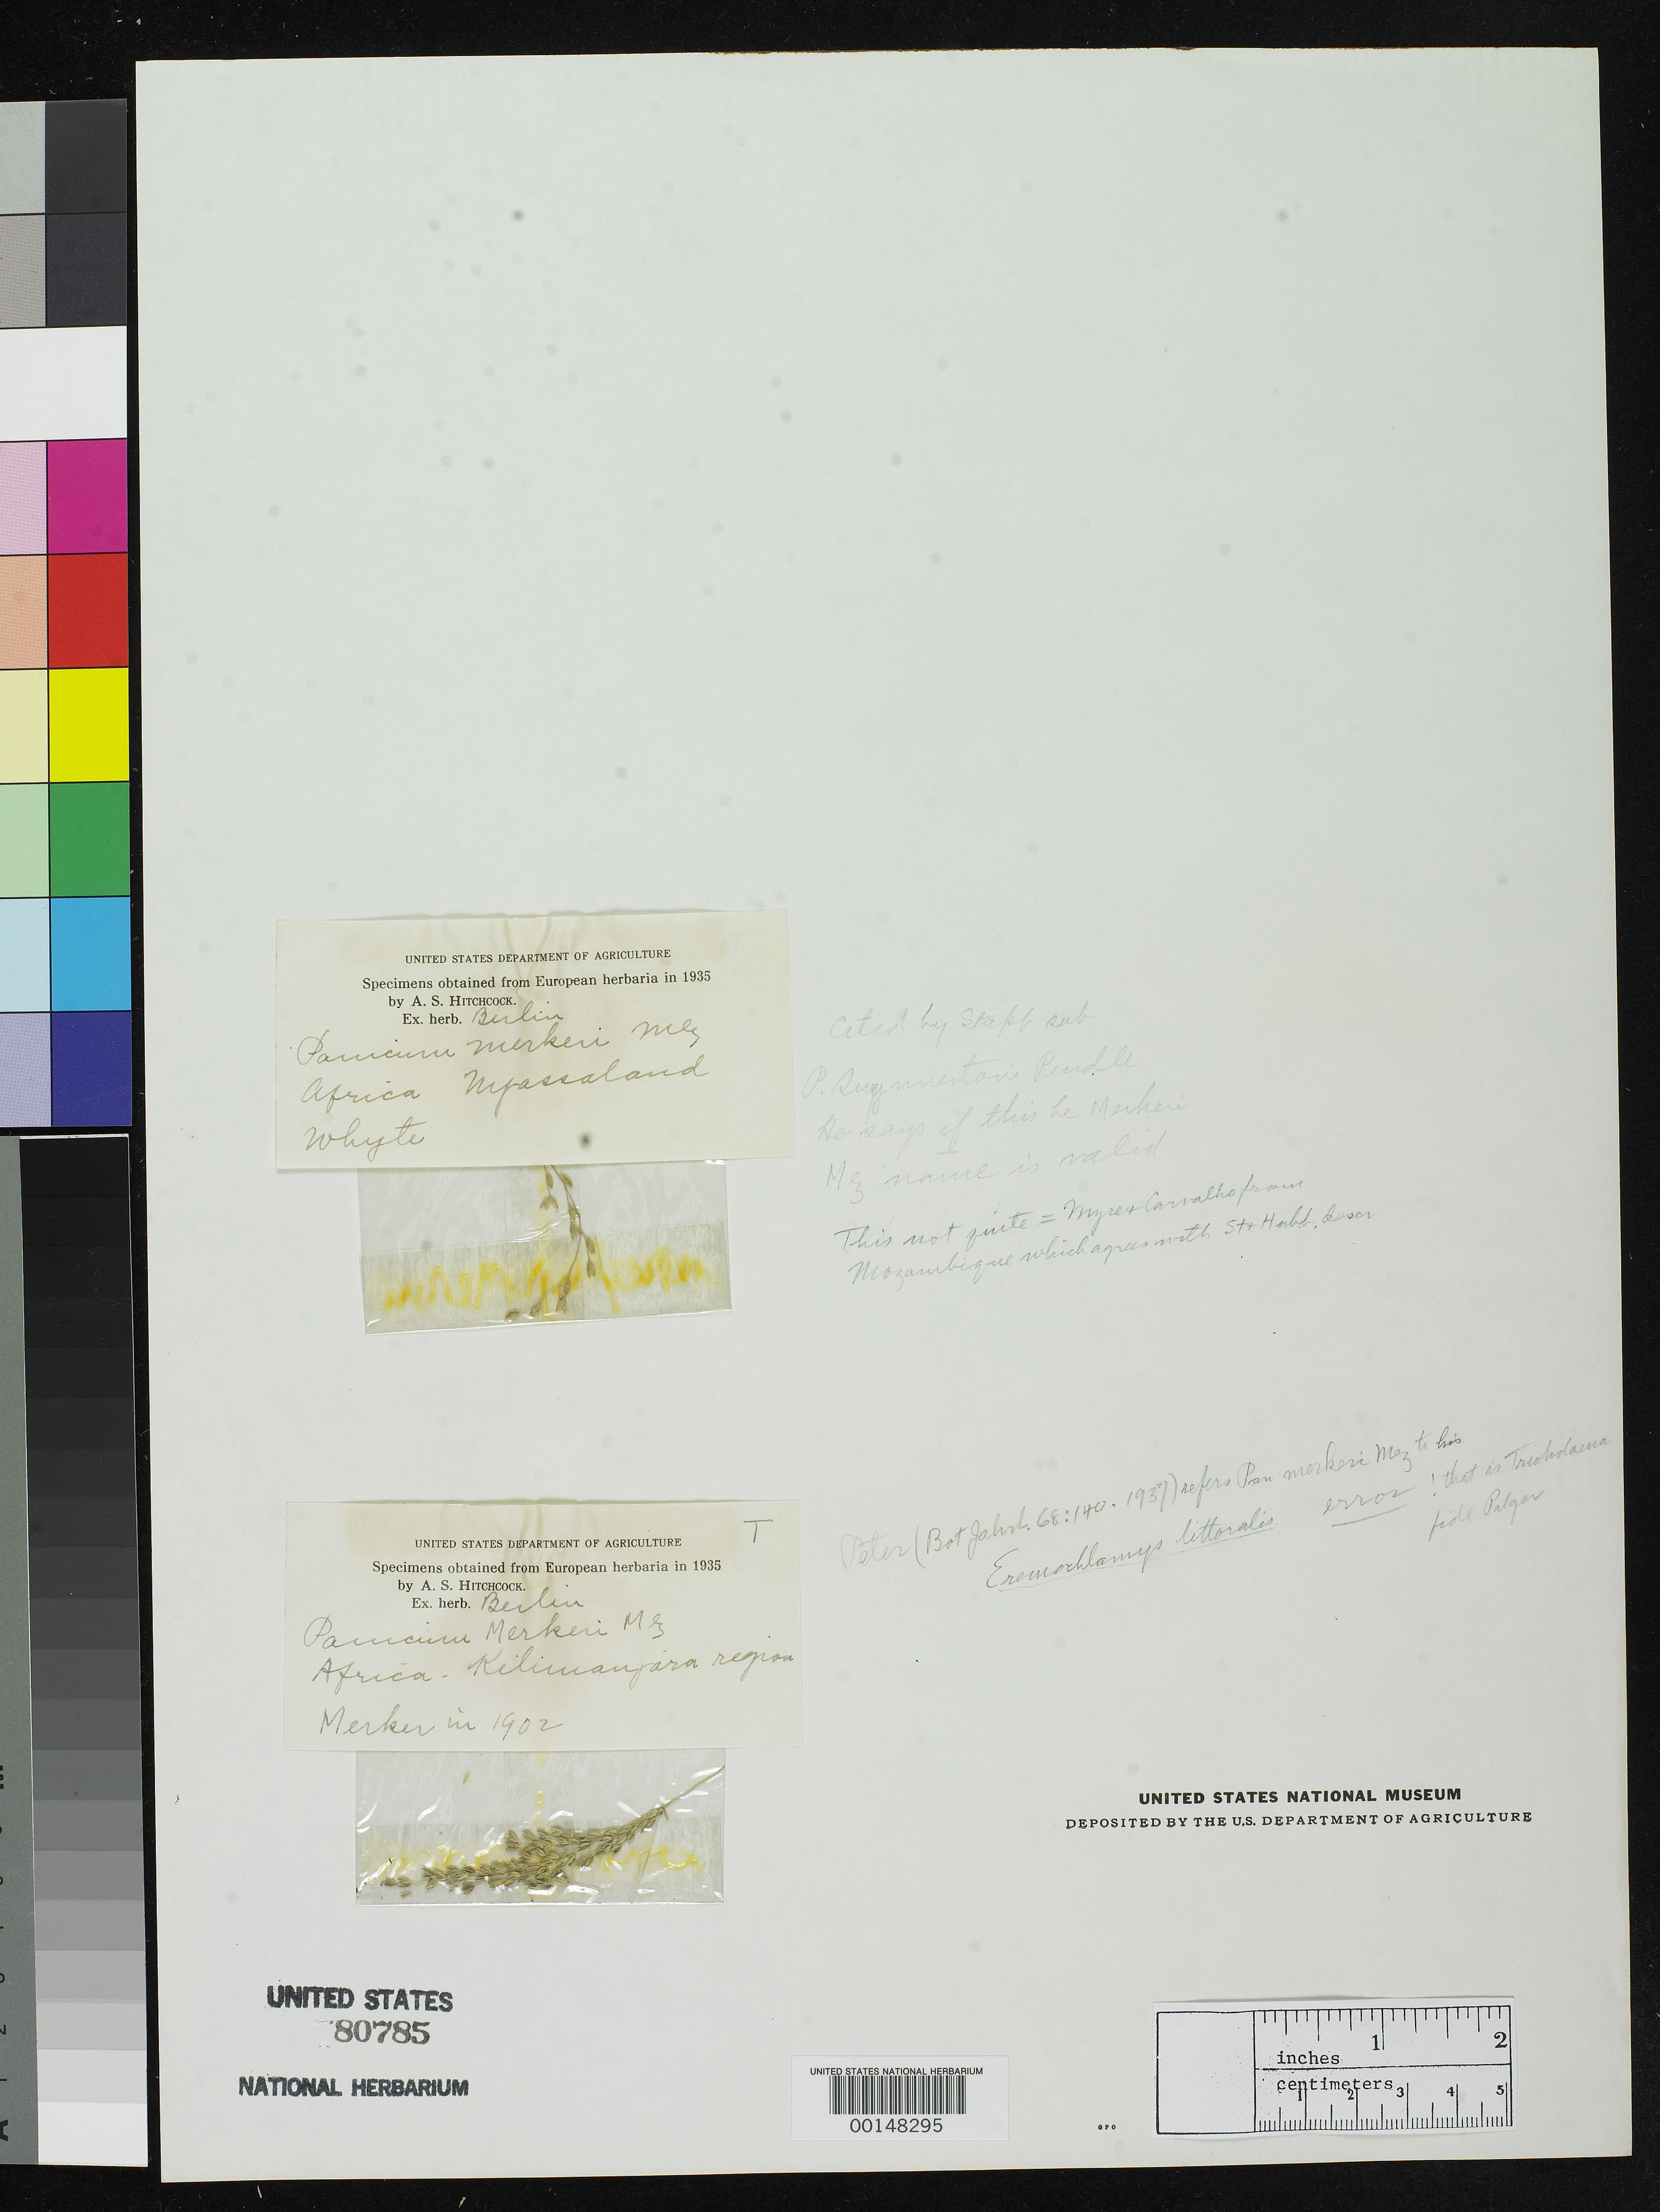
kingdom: Plantae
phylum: Tracheophyta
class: Liliopsida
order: Poales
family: Poaceae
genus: Panicum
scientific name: Panicum merkeri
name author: Mez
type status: Type Fragment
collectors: M. Merker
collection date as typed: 1902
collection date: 1902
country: Tanzania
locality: Kilimanjaro.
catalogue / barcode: US 80785-2